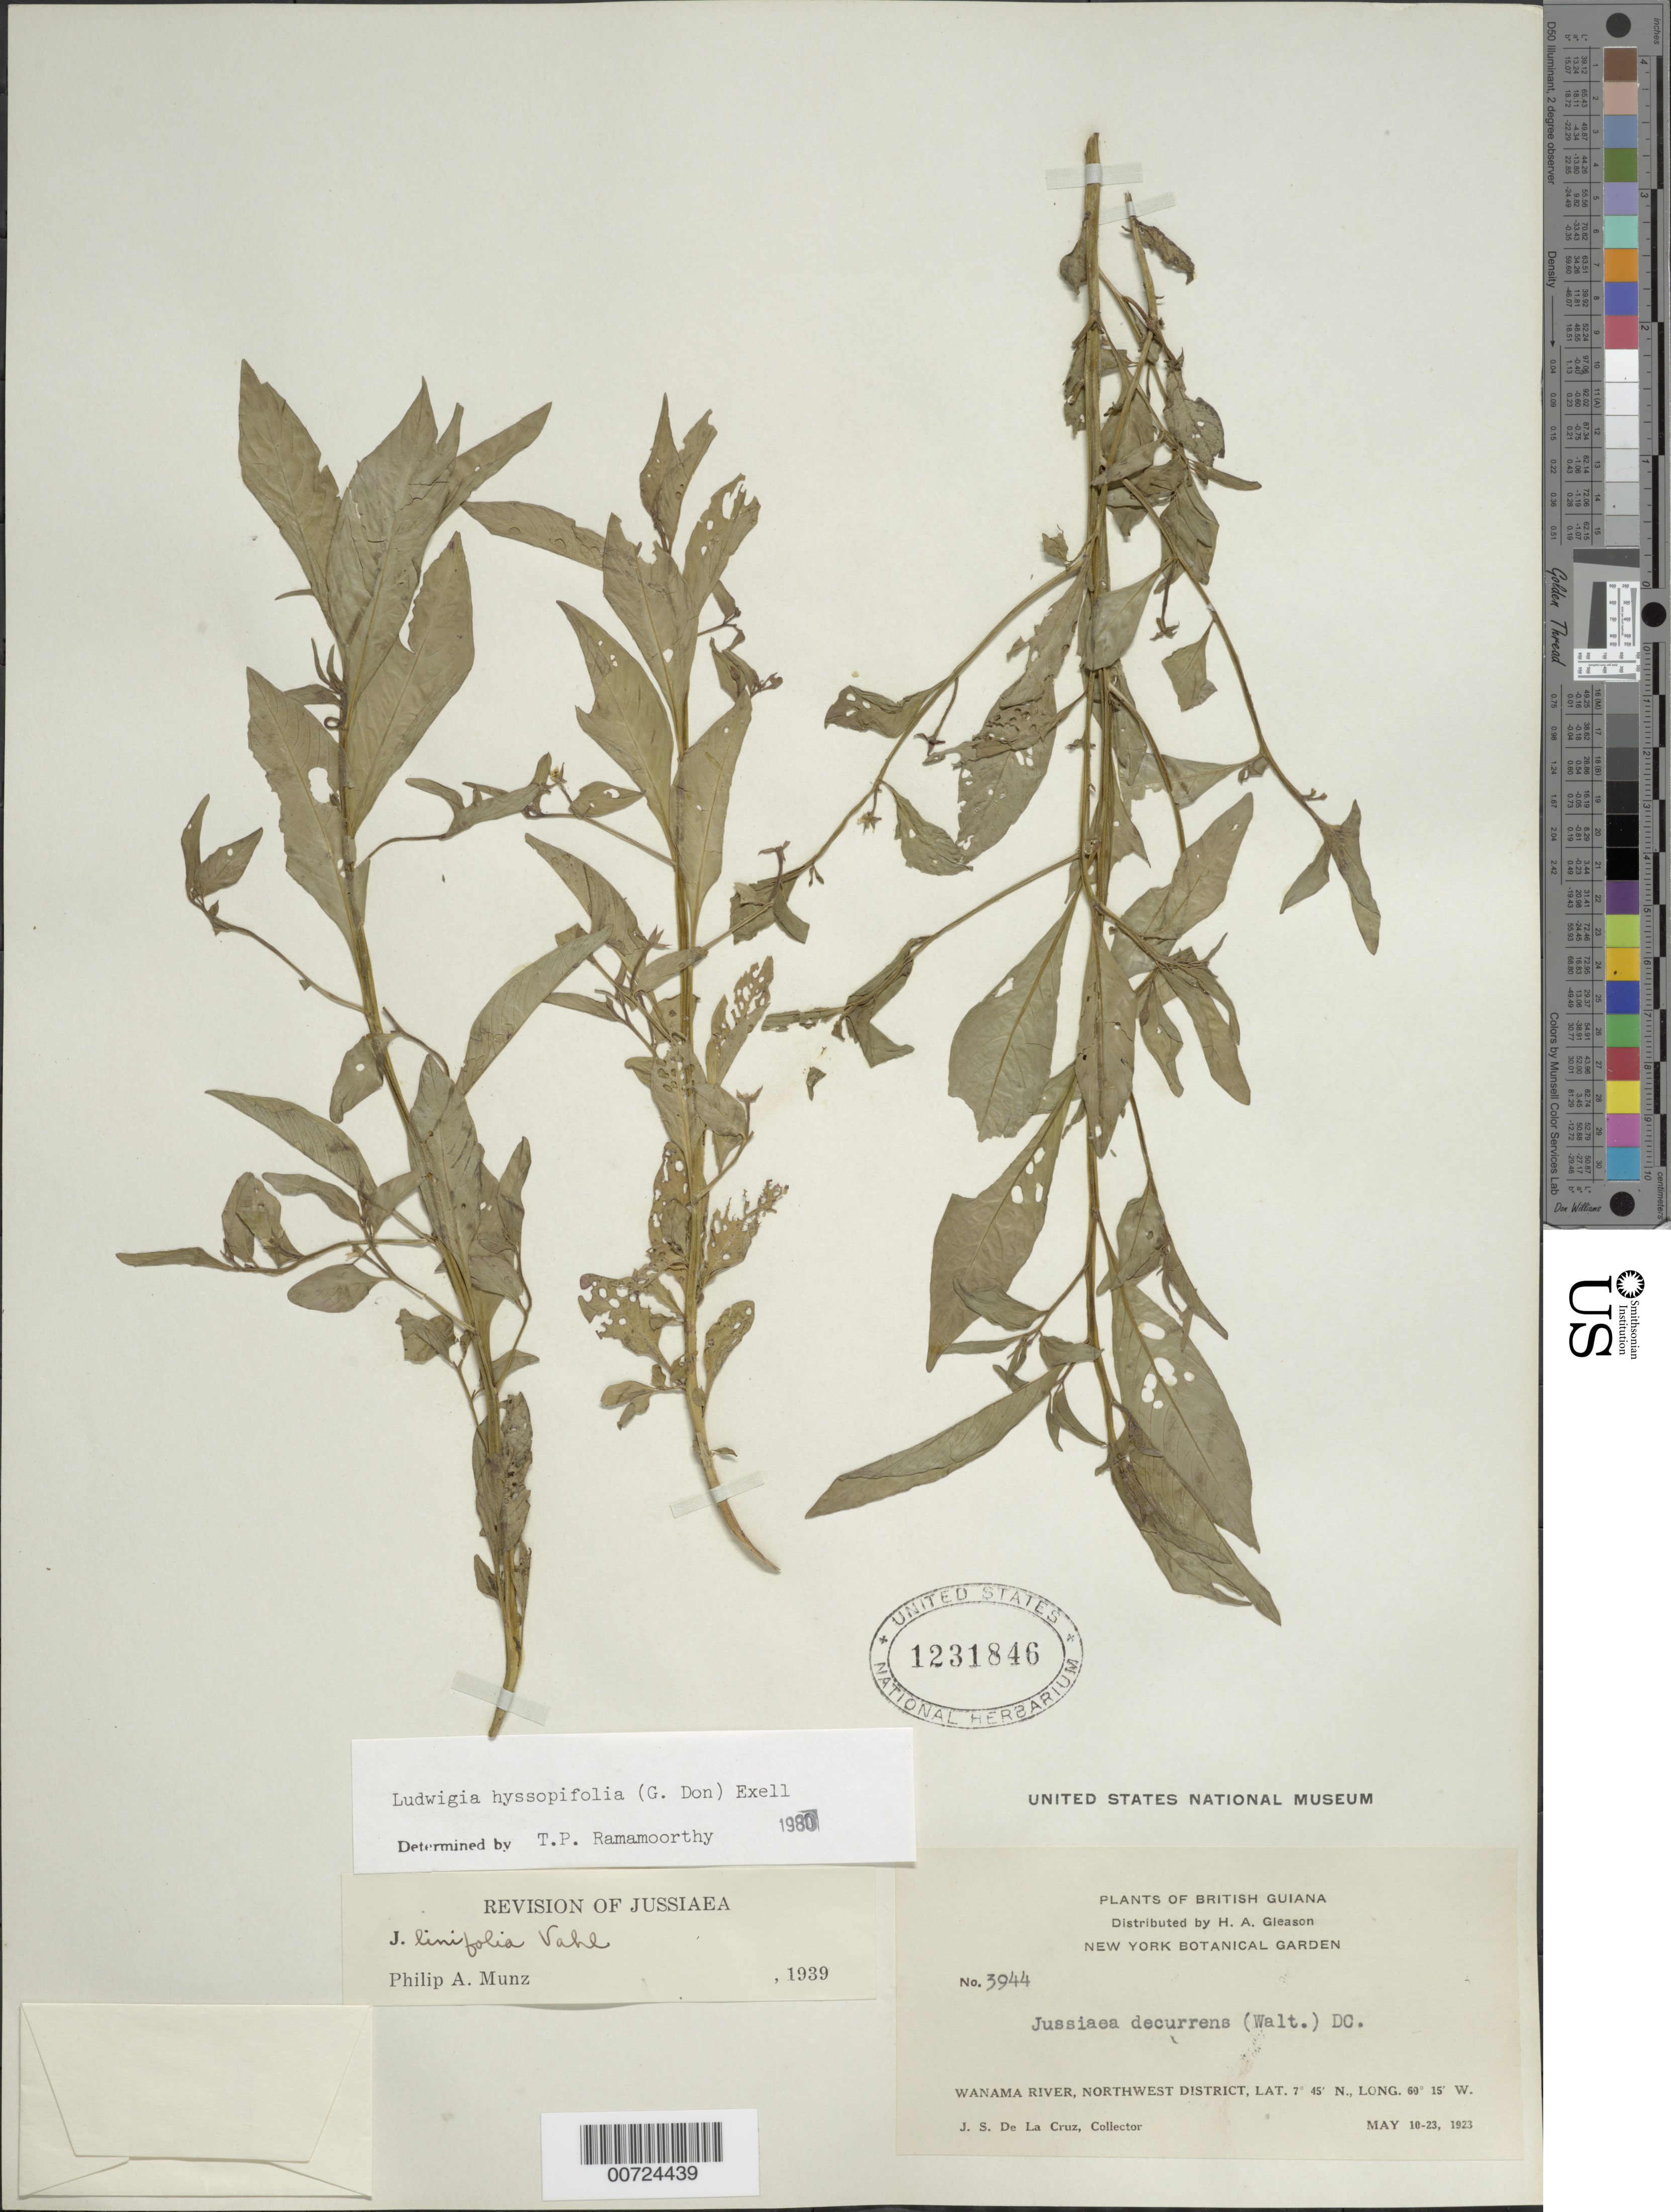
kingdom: Plantae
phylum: Tracheophyta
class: Magnoliopsida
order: Myrtales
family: Onagraceae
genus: Ludwigia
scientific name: Ludwigia hyssopifolia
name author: (G. Don) Exell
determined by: Ramamoorthy, T. P.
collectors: J. S. de la Cruz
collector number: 3944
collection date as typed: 10-May-23 to 23-May-23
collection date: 1923-05-10/1923-05-23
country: Guyana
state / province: Barima-Waini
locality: Wanama R., NW District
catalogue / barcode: US 1231846